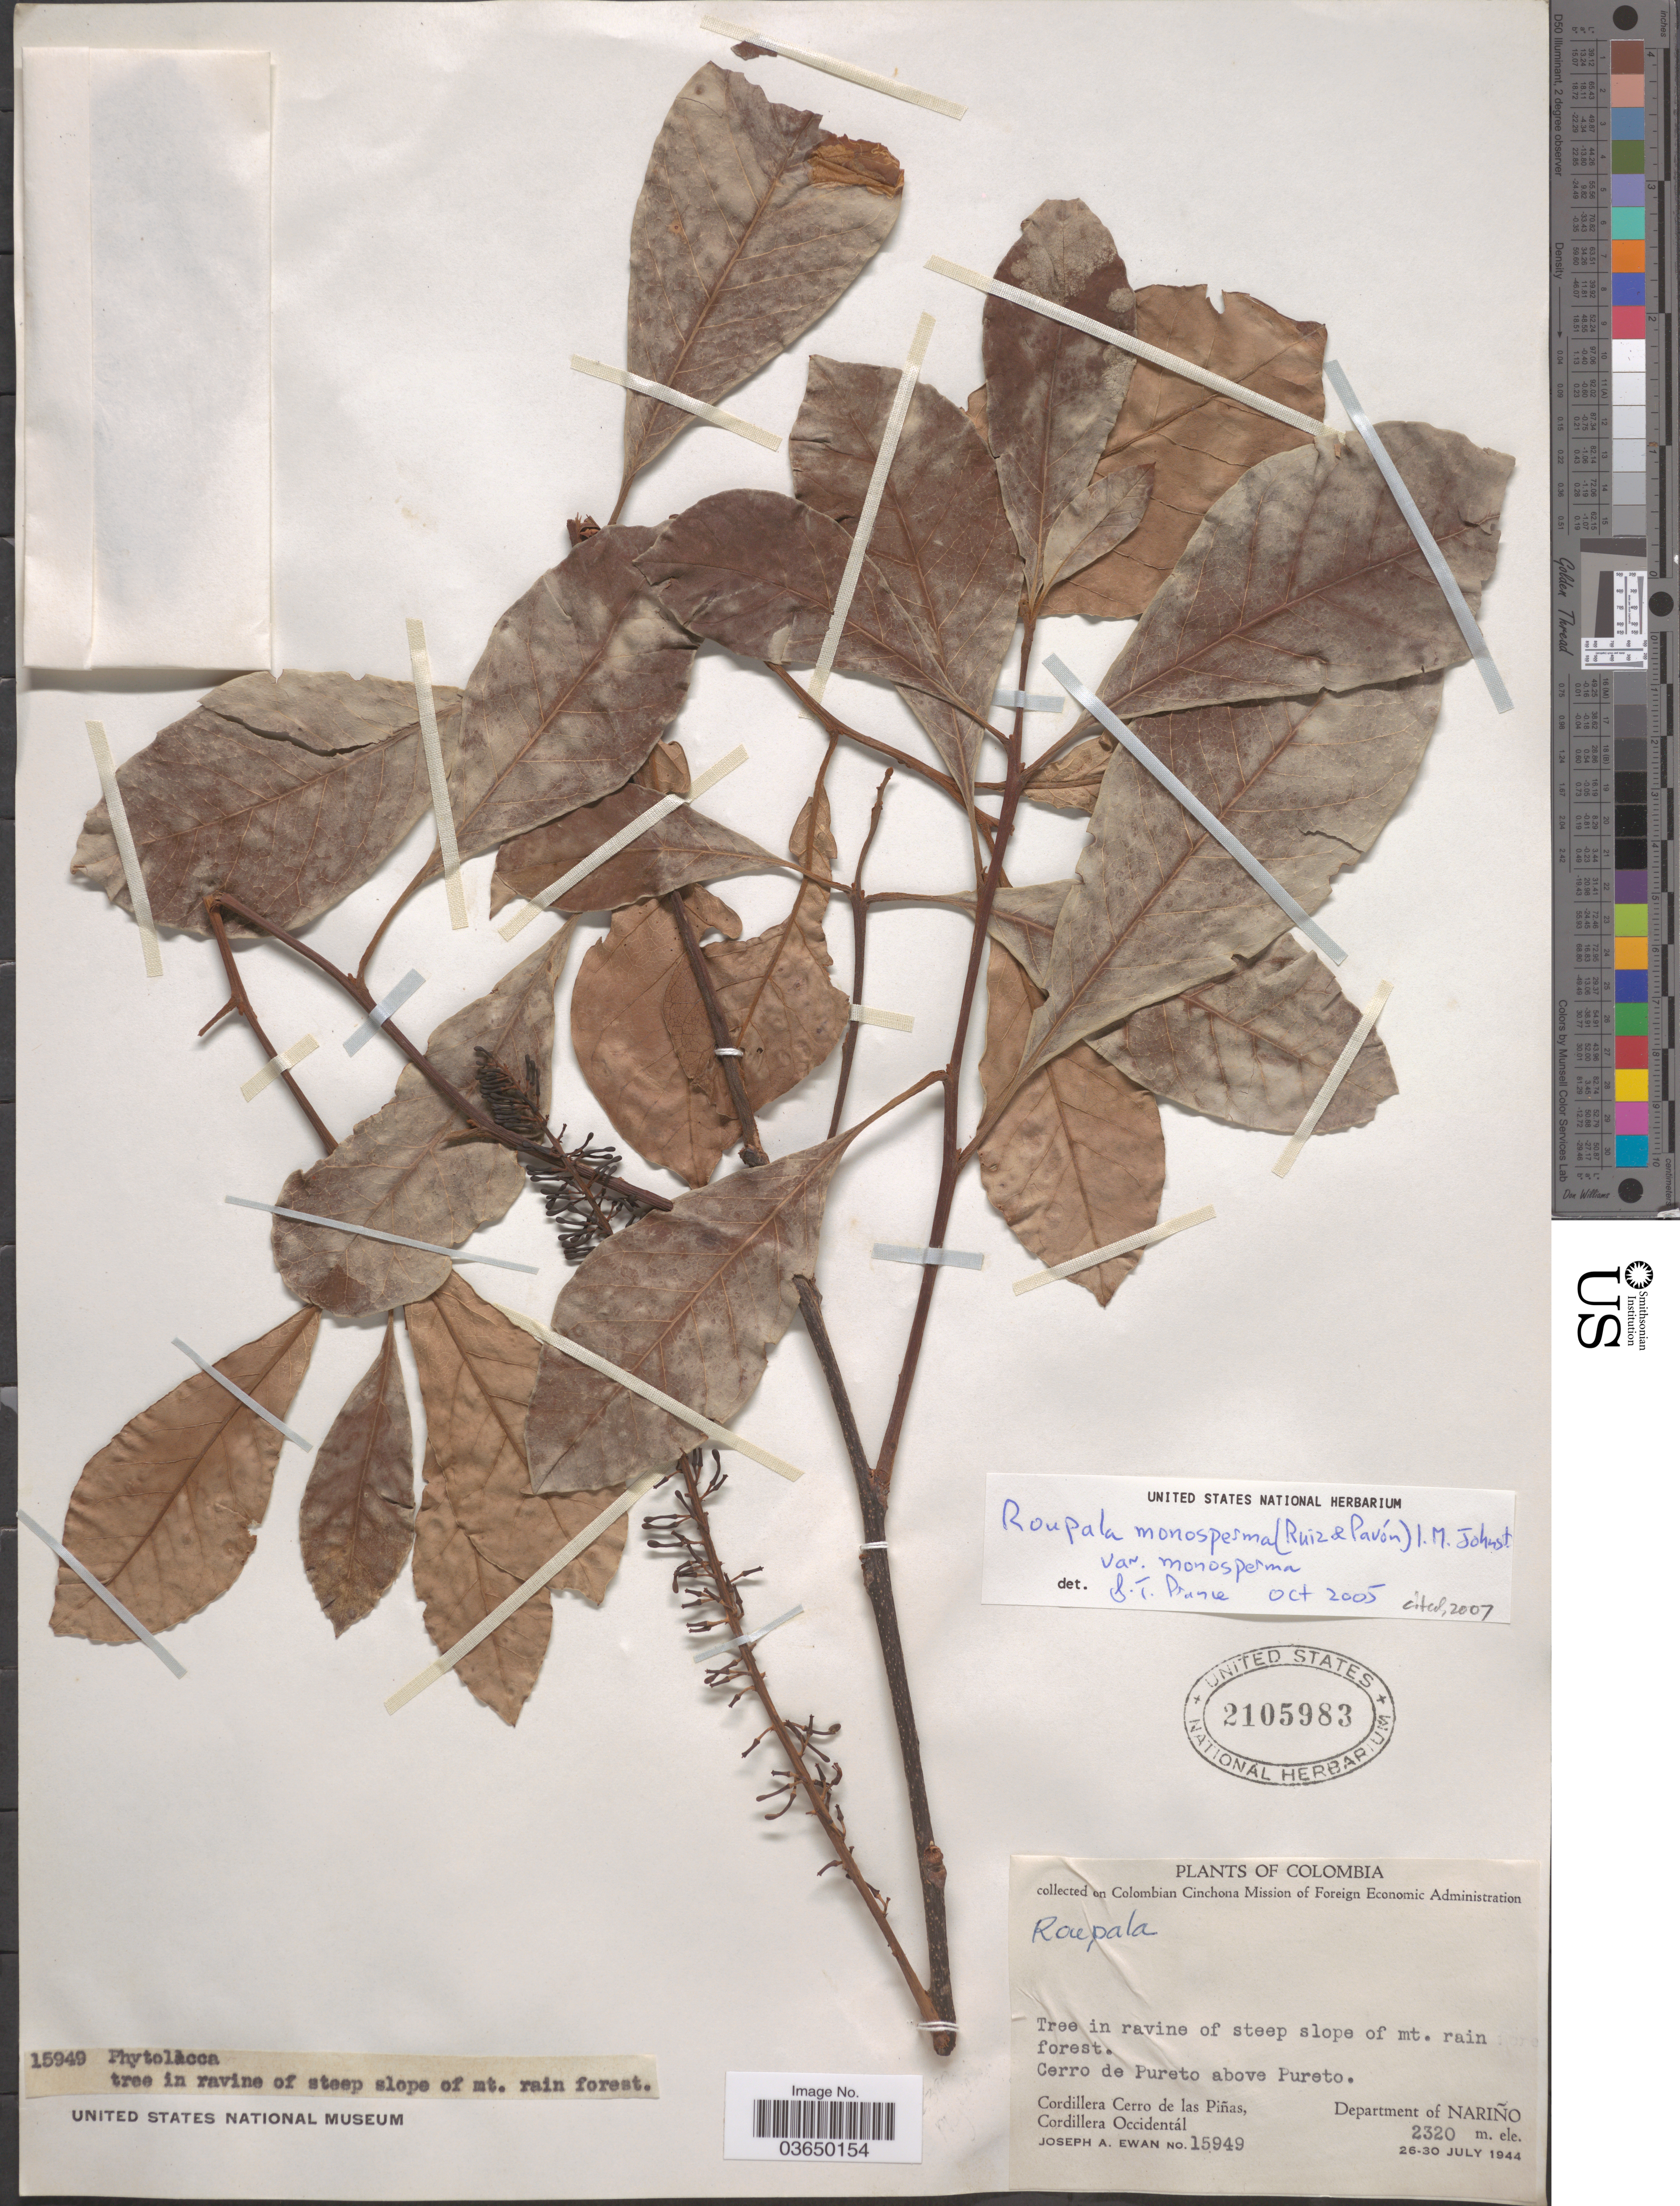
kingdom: Plantae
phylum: Tracheophyta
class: Magnoliopsida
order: Proteales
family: Proteaceae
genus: Roupala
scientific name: Roupala monosperma var. monosperma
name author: (Ruiz & Pav.) I.M. Johnst.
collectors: J. A. Ewan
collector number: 15949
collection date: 1944-07-26/1944-07-30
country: Colombia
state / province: Nariño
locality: Cerro de Pureto above Pureto. Cordillera Cerro de las Piñas, Cordillera Occidentál. Department of Nariño.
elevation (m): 2320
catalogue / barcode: US 2105983